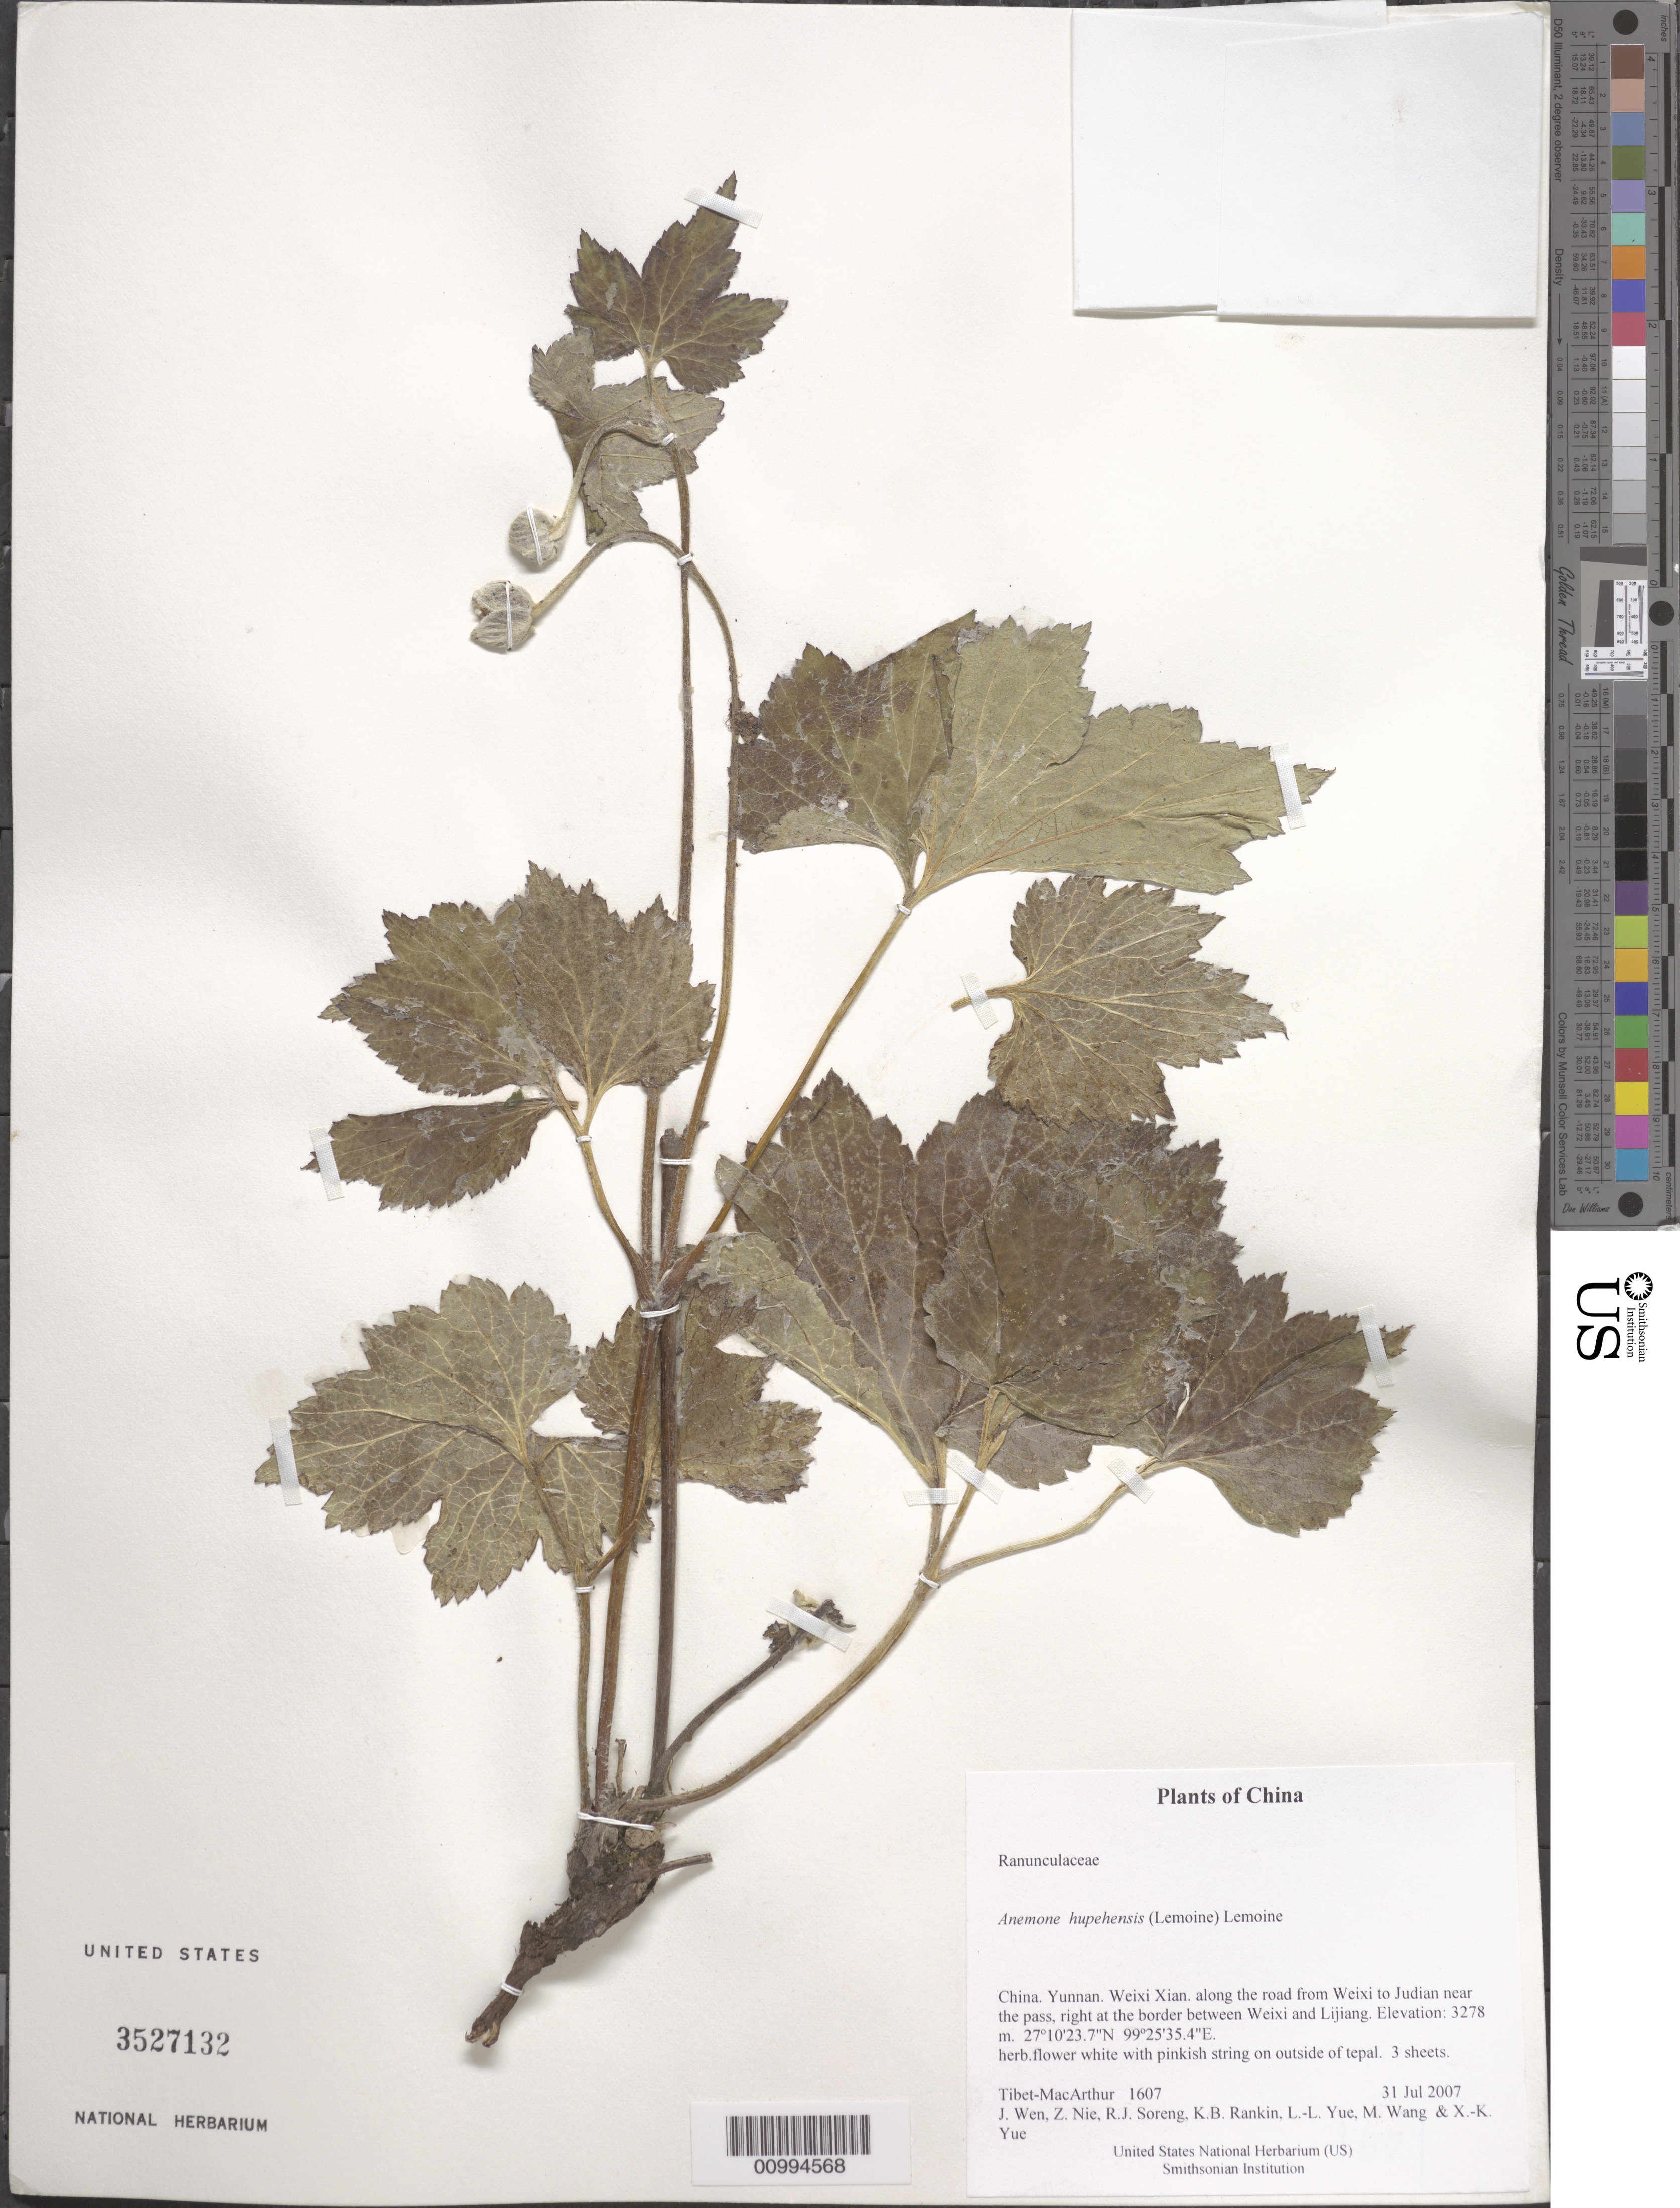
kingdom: Plantae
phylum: Tracheophyta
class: Magnoliopsida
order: Ranunculales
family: Ranunculaceae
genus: Anemone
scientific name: Anemone hupehensis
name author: (É. Lemoine) É. Lemoine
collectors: Tibet-MacArthur, J. Wen, Z. Nie, R. J. Soreng, K. Rankin, L. Yue, M. Wang & X. Yue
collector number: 1607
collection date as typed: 31 Jul 2007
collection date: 2007-07-31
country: China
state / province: Yunnan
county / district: Weixi Xian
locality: along the road from Weixi to Judian near the pass, right at the border between Weixi and Lijiang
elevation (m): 3278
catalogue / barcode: US 3527132